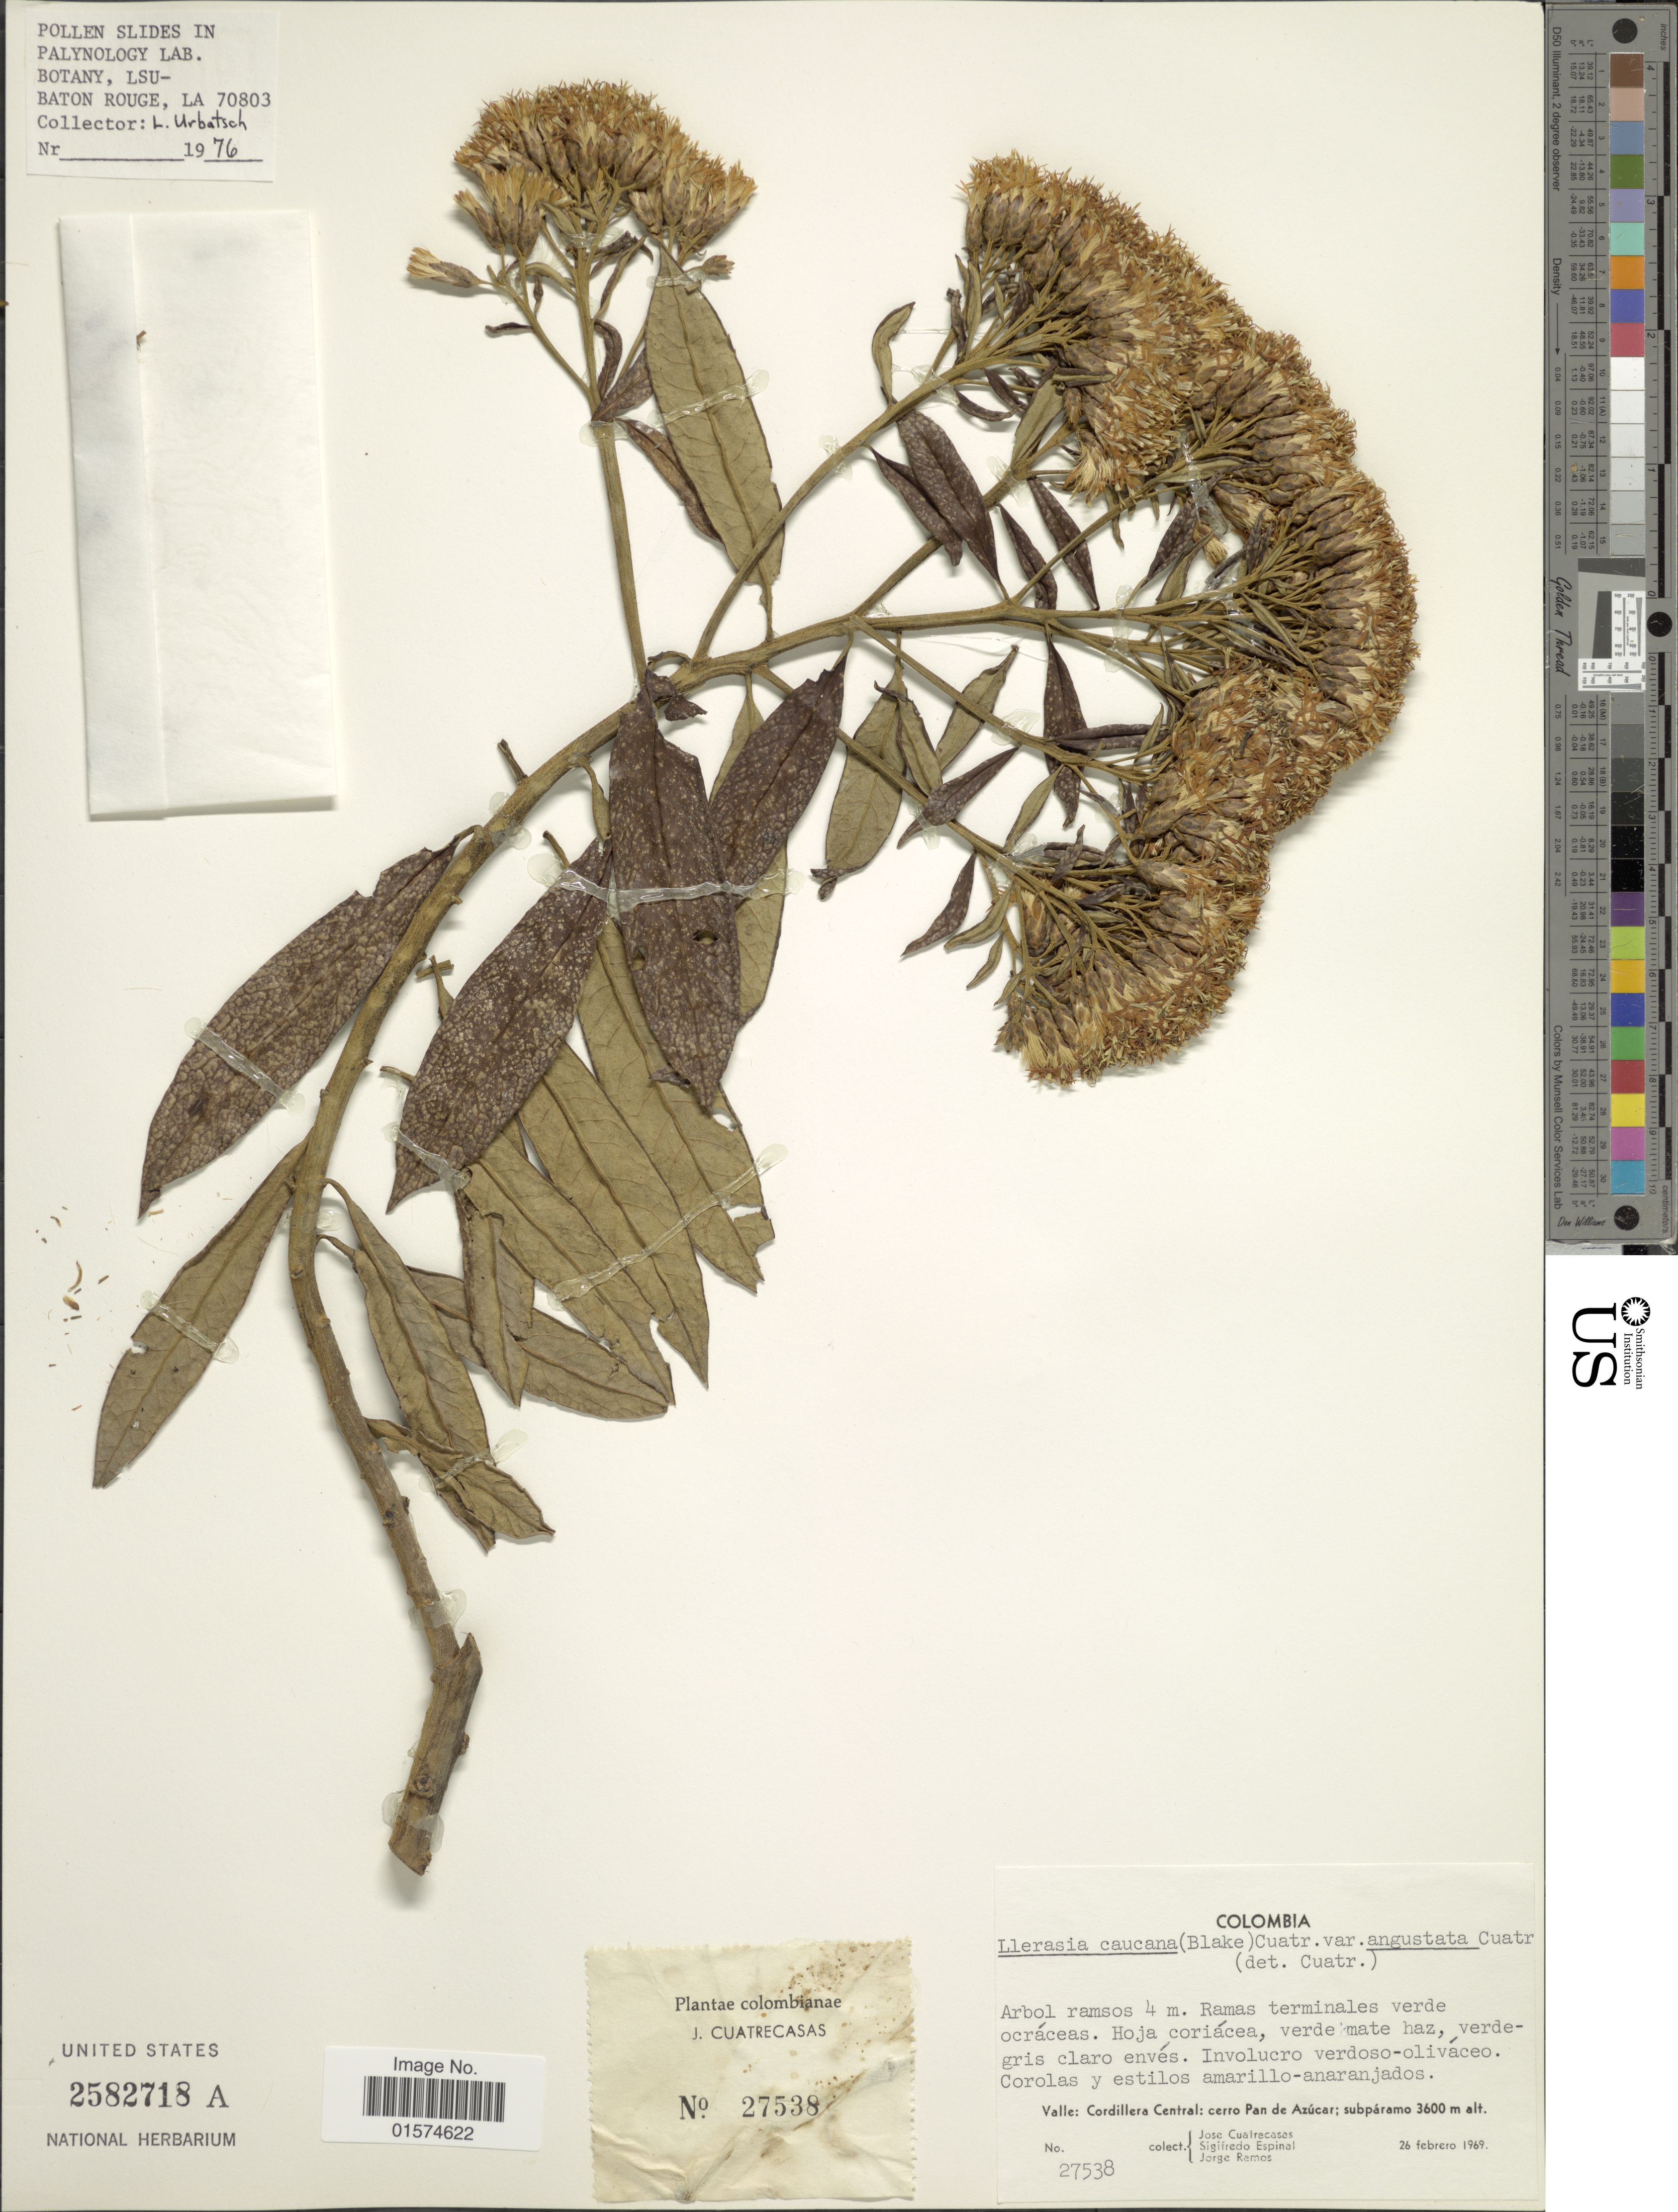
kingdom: Plantae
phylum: Tracheophyta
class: Magnoliopsida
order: Asterales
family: Asteraceae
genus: Llerasia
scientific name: Llerasia caucana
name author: (S.F. Blake) Cuatrec.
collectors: J. Cuatrecasas, S. T. Espinal & J. Ramos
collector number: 27538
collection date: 1969-02-26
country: Colombia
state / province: Valle del Cauca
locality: Valle: Cordillera Central: cerro Pan de Azúcar: subpáramo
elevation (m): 3600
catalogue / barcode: US 2582718A